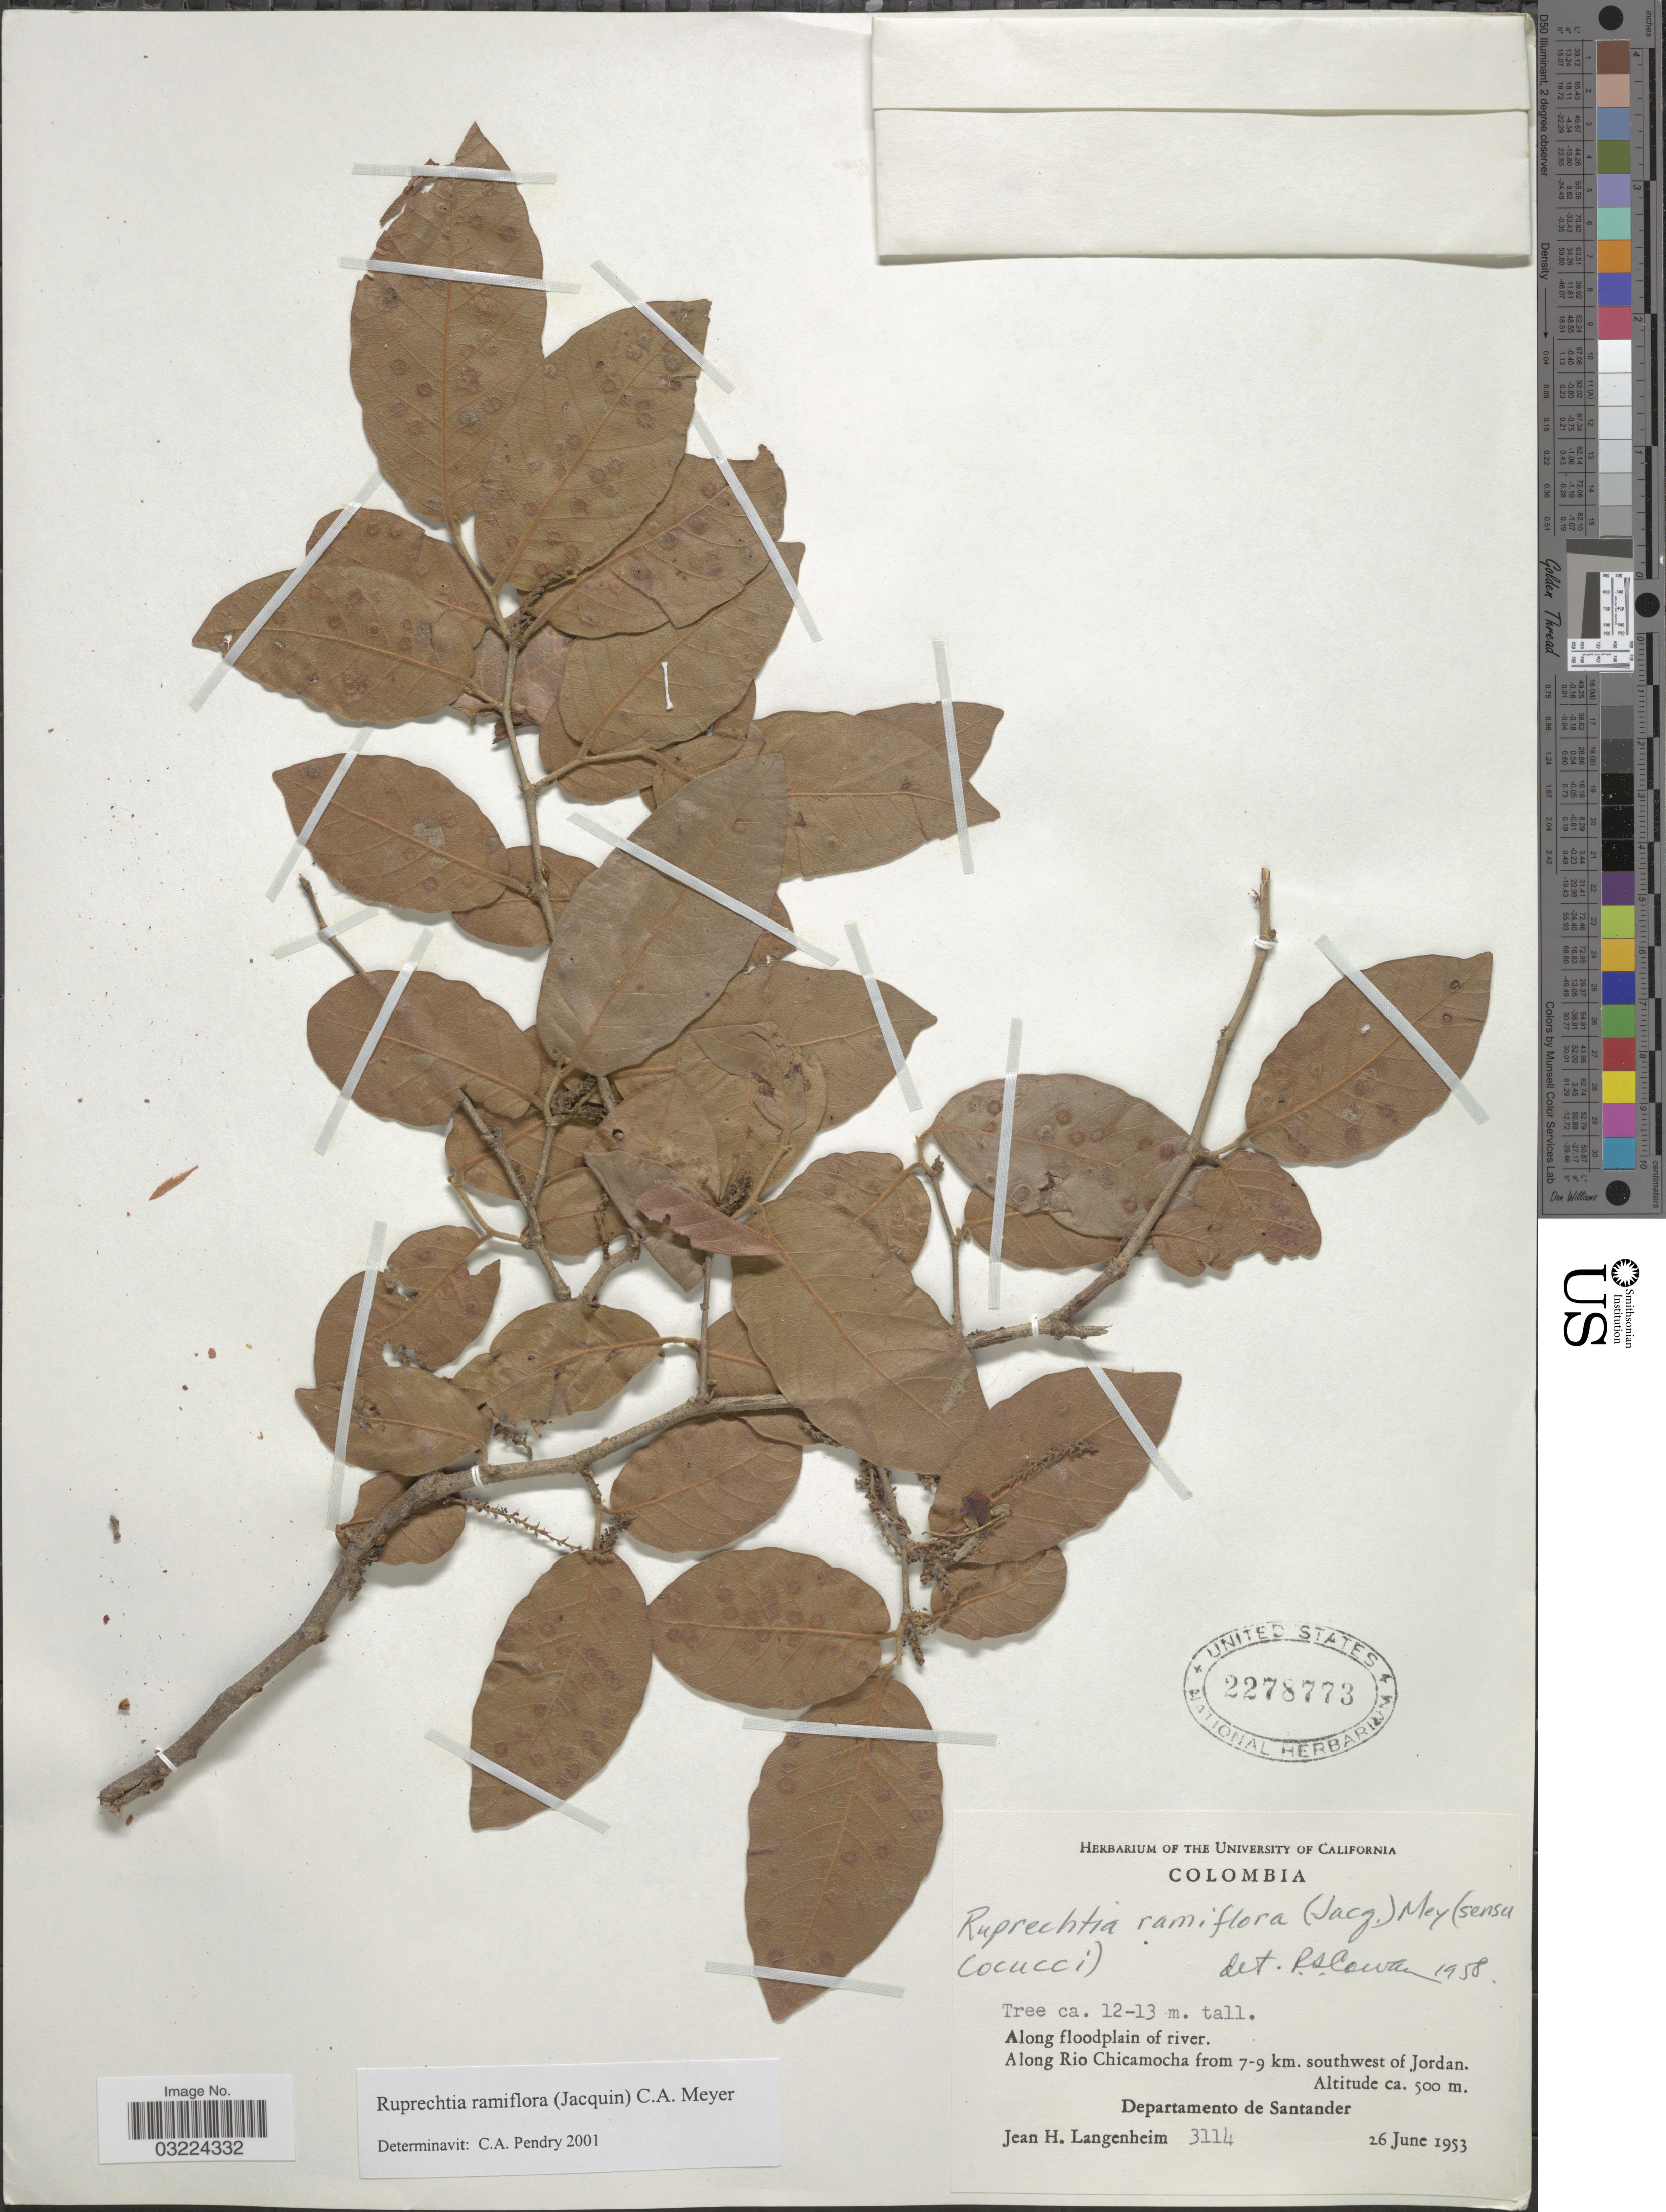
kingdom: Plantae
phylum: Tracheophyta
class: Magnoliopsida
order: Caryophyllales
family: Polygonaceae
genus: Ruprechtia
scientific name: Ruprechtia ramiflora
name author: (Jacq.) C.A. Mey.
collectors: J. H. Langenheim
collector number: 3114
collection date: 1953-06-26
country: Colombia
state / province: Santander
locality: Along floodplain of river. Along Rio Chicamocha from 7-9 km. southwest of Jordan. Departamento de Santander.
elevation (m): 500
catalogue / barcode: US 2278773